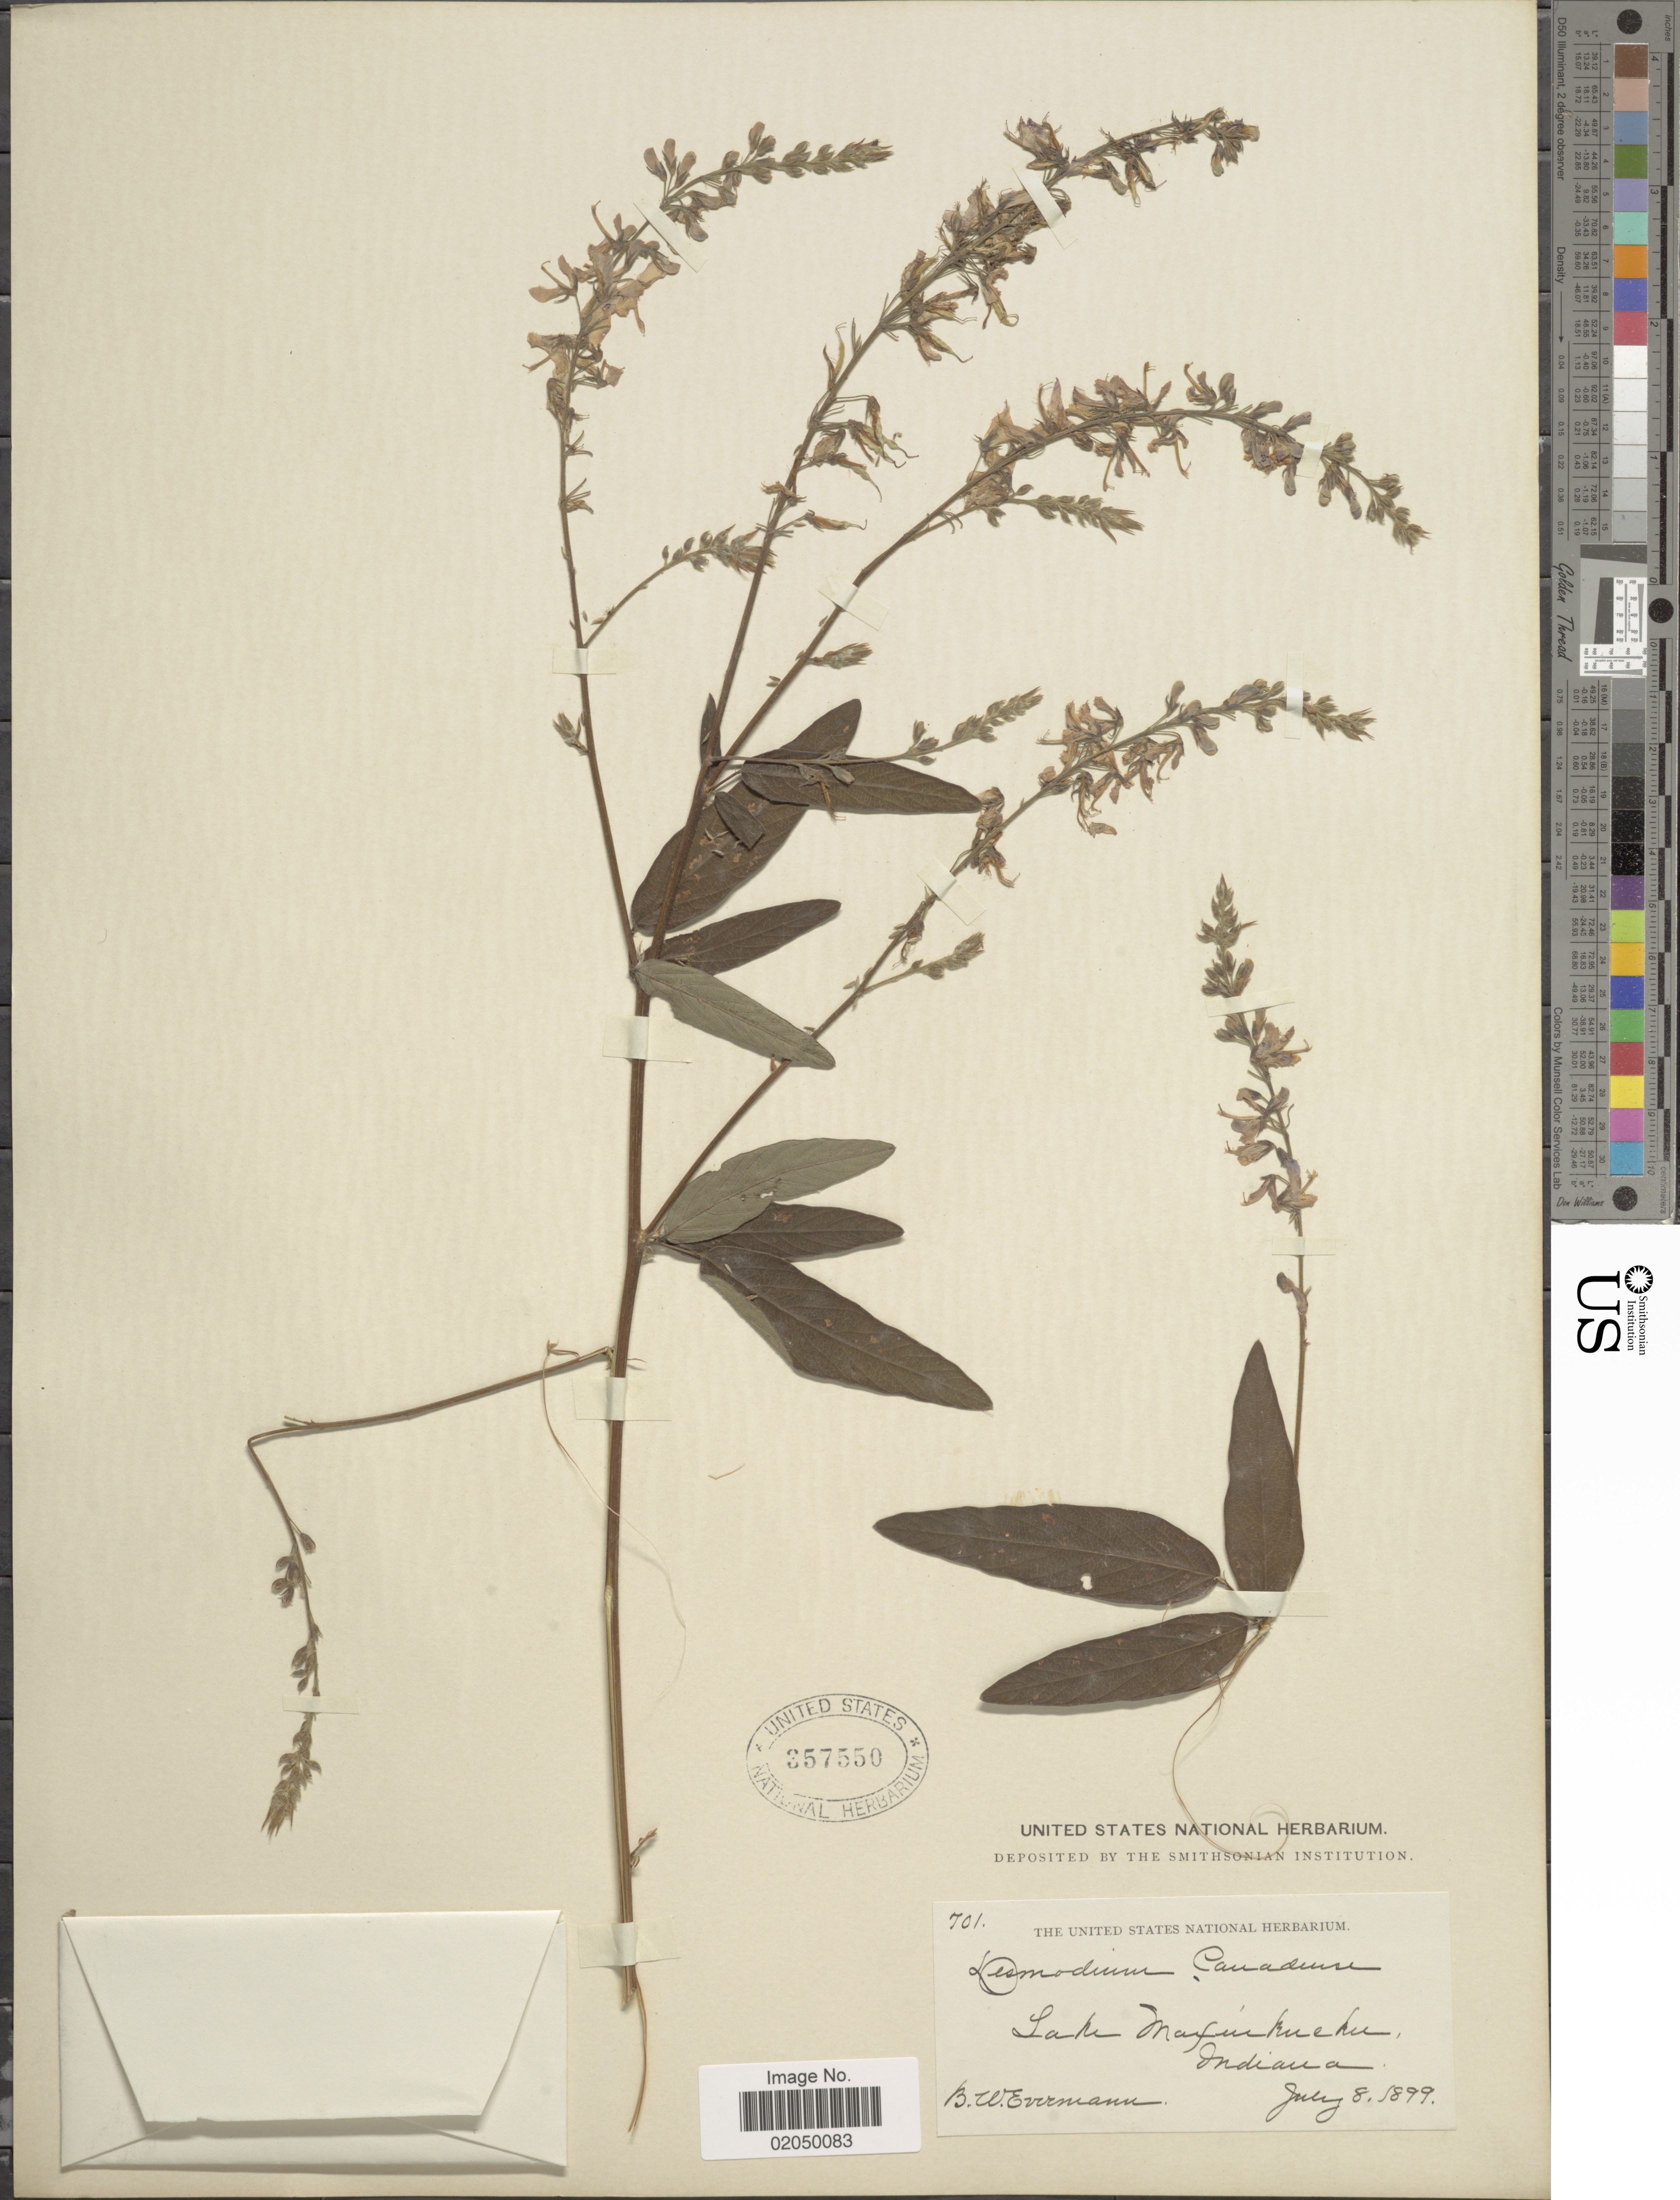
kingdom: Plantae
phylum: Tracheophyta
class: Magnoliopsida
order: Fabales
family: Fabaceae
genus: Desmodium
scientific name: Desmodium canadense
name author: (L.) DC.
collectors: B. W. Evermann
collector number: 701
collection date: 1899-07-08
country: United States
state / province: Indiana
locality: Lake Maxinkuckee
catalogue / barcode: US 357550